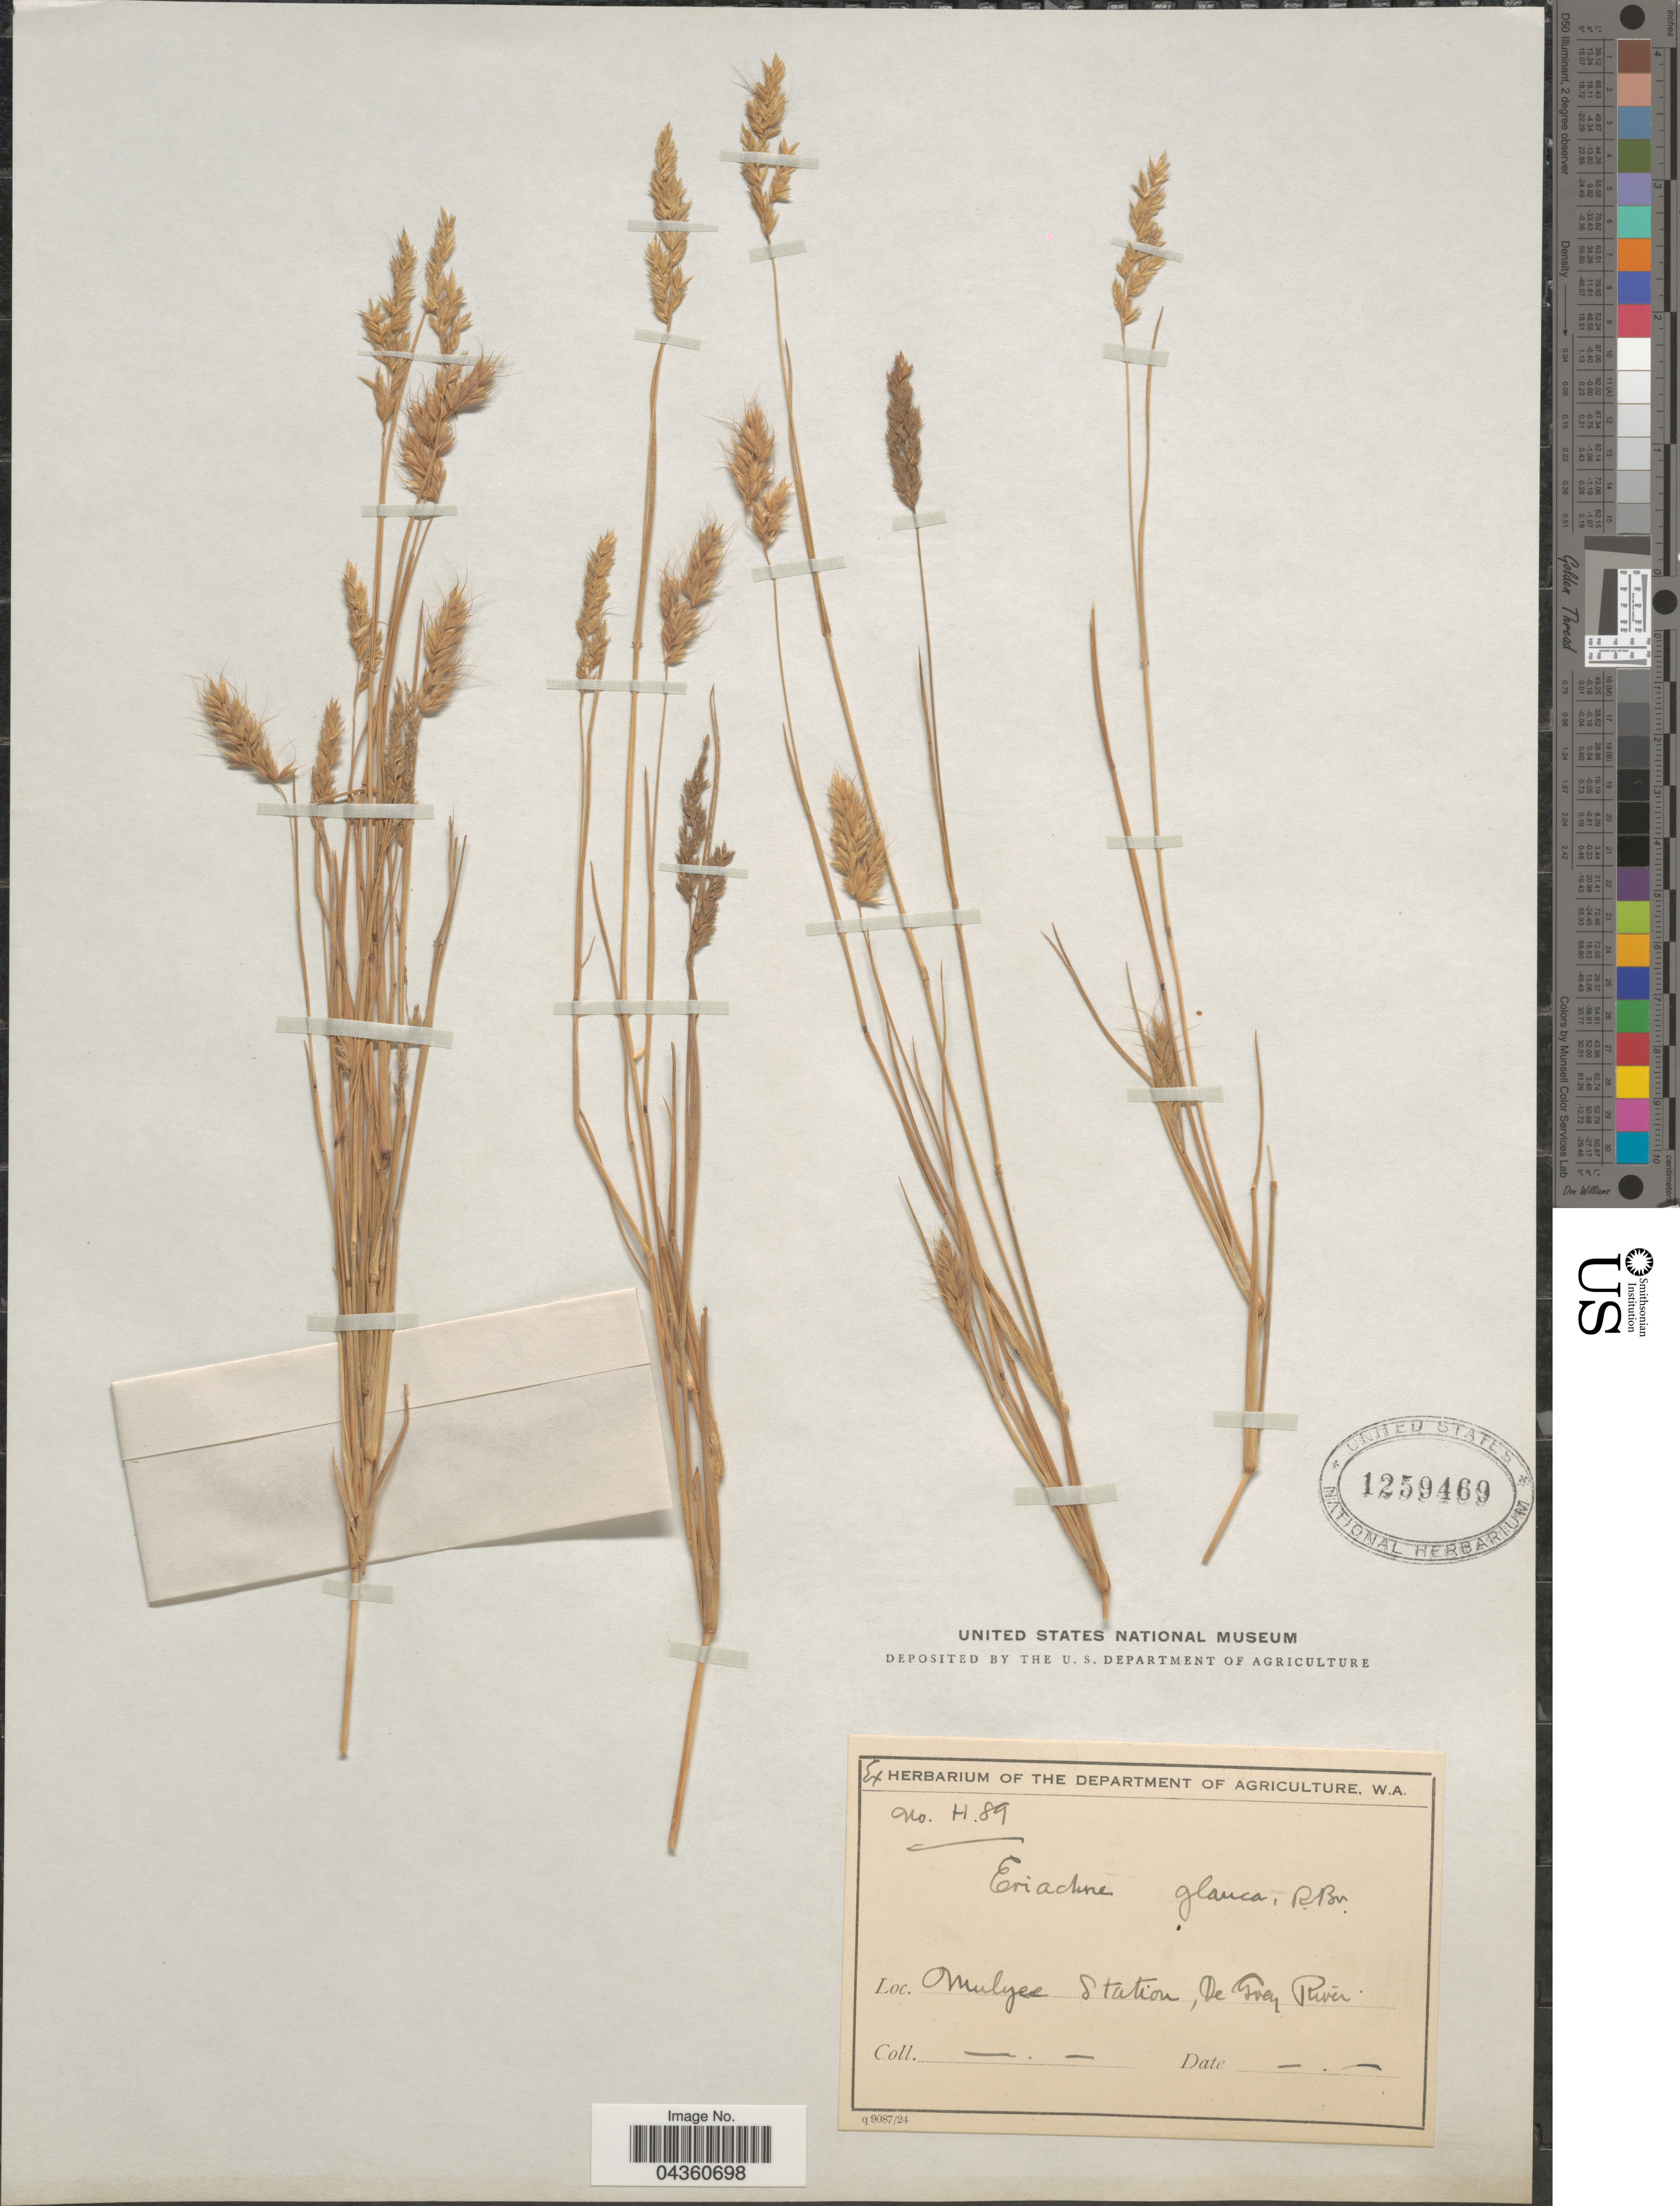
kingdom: Plantae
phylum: Tracheophyta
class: Liliopsida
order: Poales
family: Poaceae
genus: Eriachne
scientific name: Eriachne glauca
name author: R. Br.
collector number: H. 89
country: Australia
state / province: Western Australia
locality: Mulyee Station, De Grey River.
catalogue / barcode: US 1259469